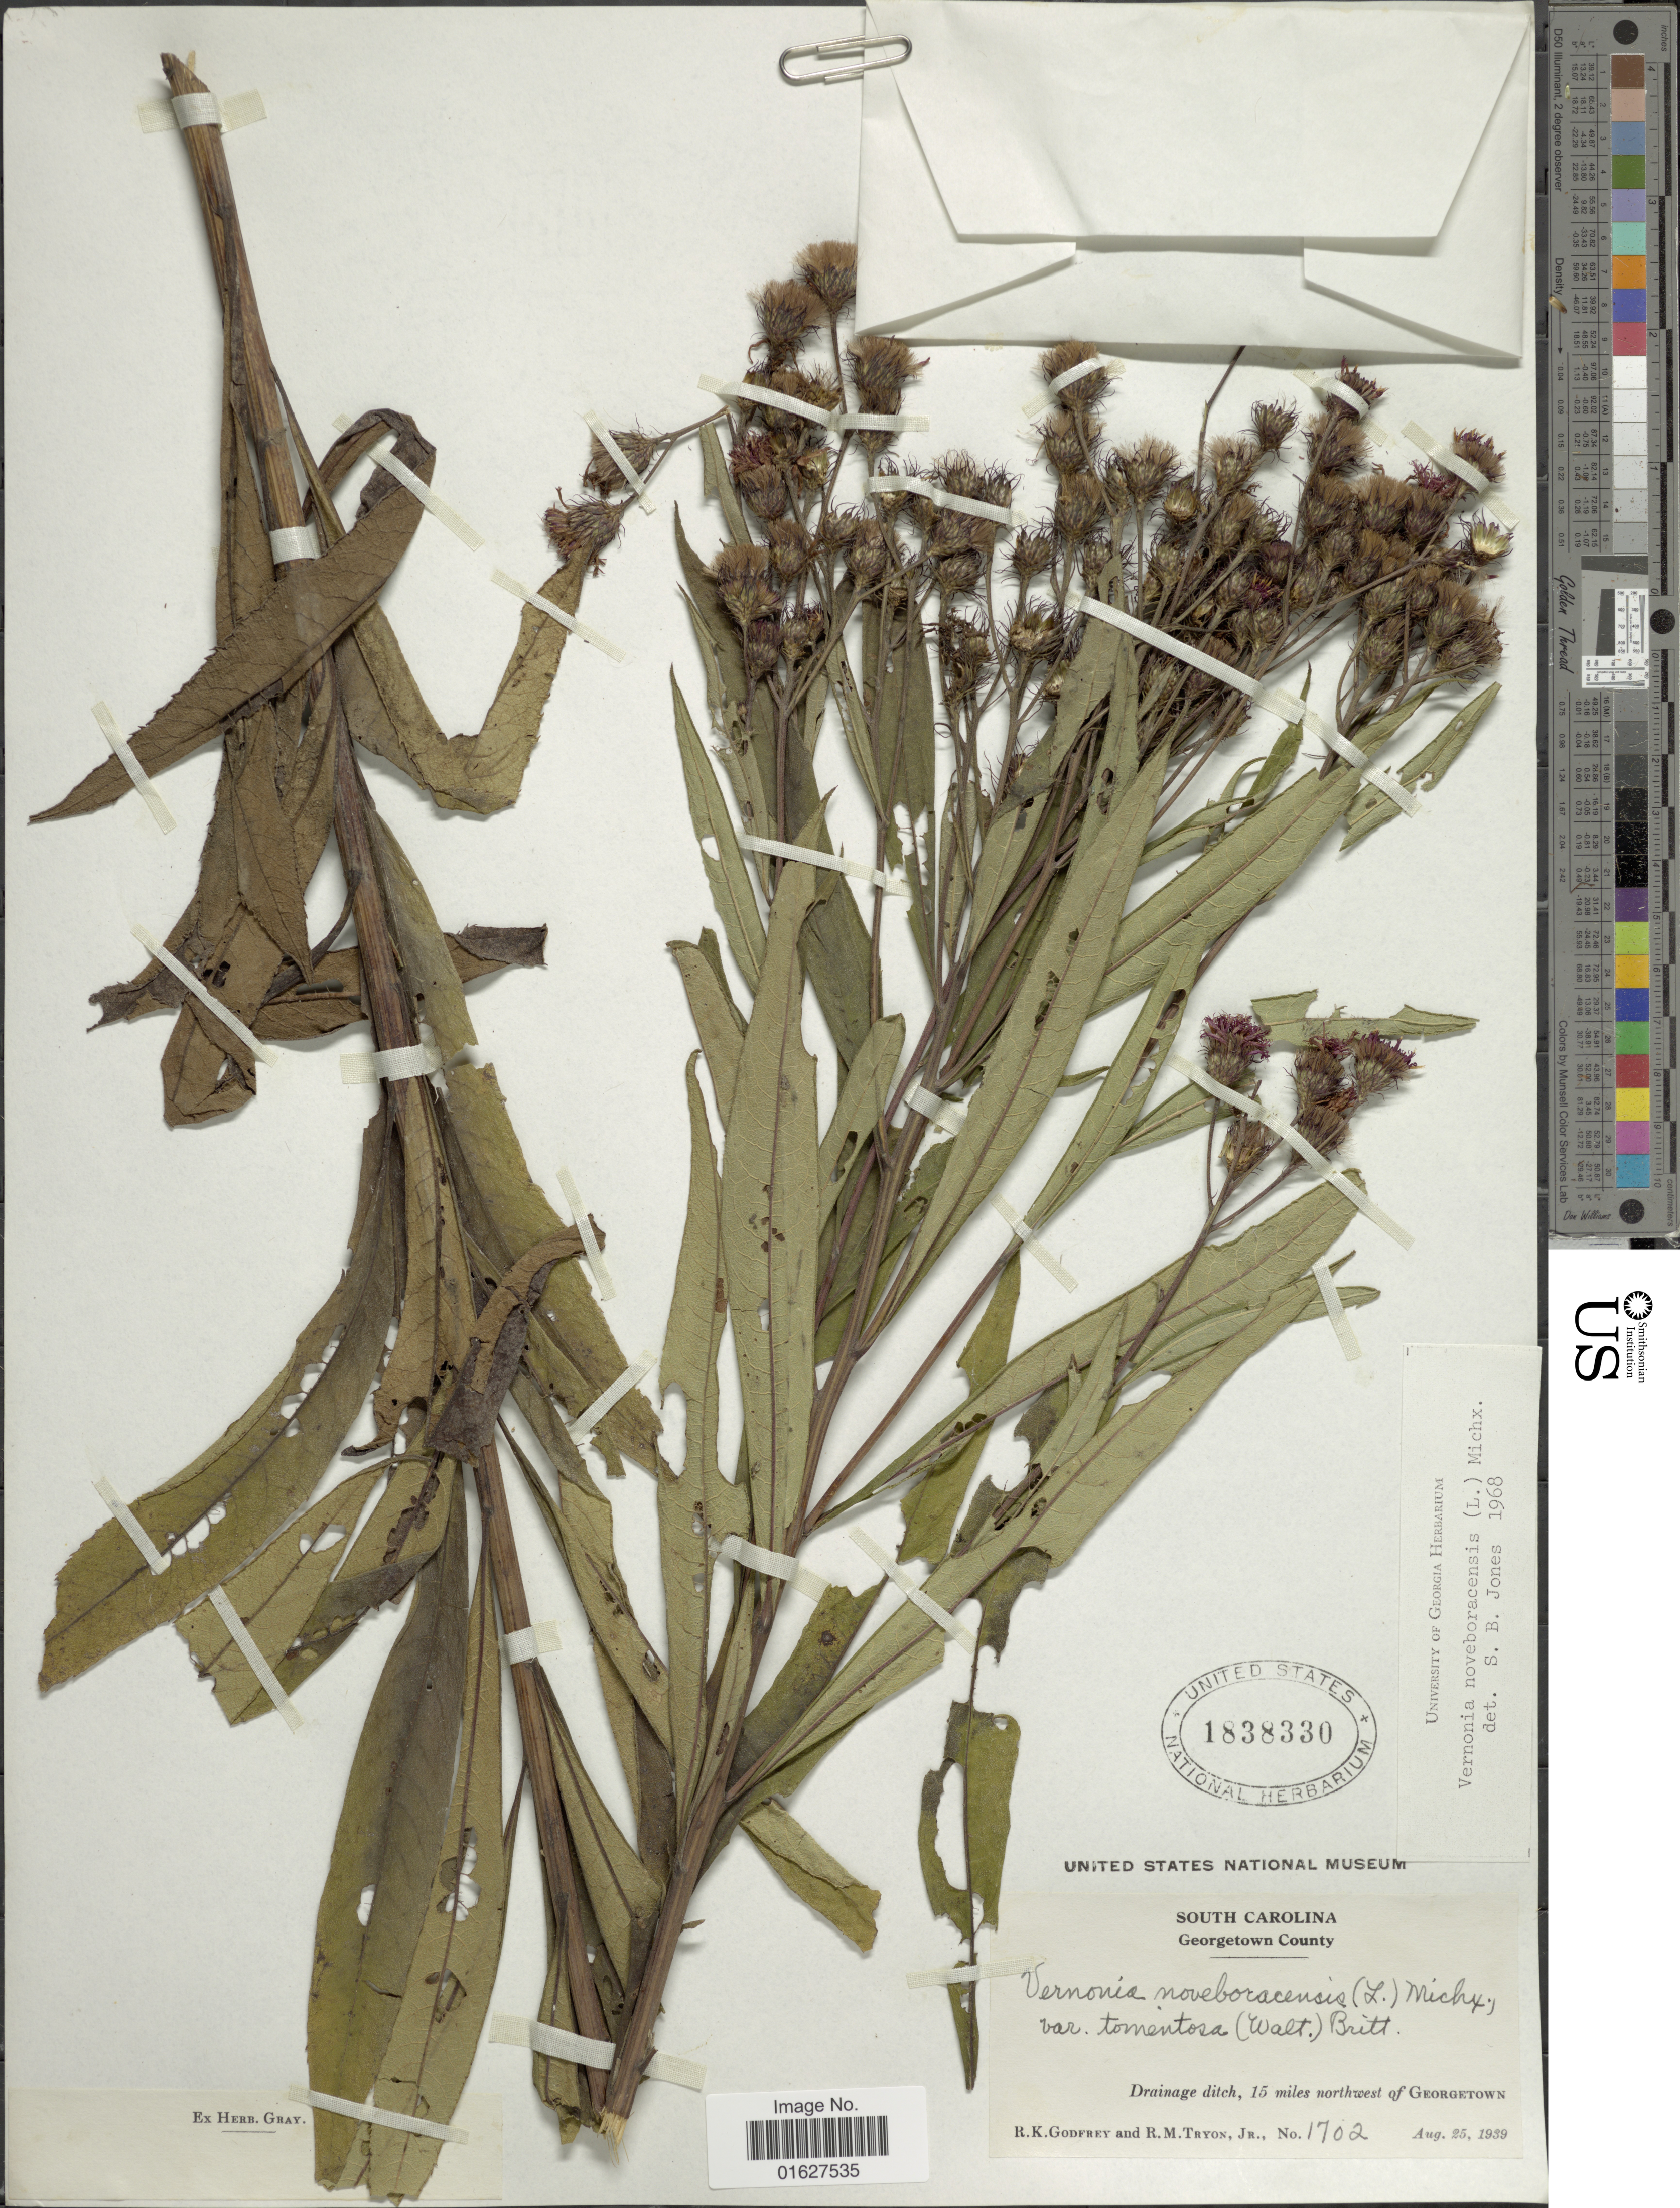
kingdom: Plantae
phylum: Tracheophyta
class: Magnoliopsida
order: Asterales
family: Asteraceae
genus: Vernonia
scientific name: Vernonia noveboracensis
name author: (L.) Michx.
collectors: R. K. Godfrey & R. M. Tryon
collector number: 1702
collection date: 1939-08-25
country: United States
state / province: South Carolina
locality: South Carolina. Georgetown County. Drainage ditch,15 miles northwest of Georgetown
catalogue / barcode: US 1838330